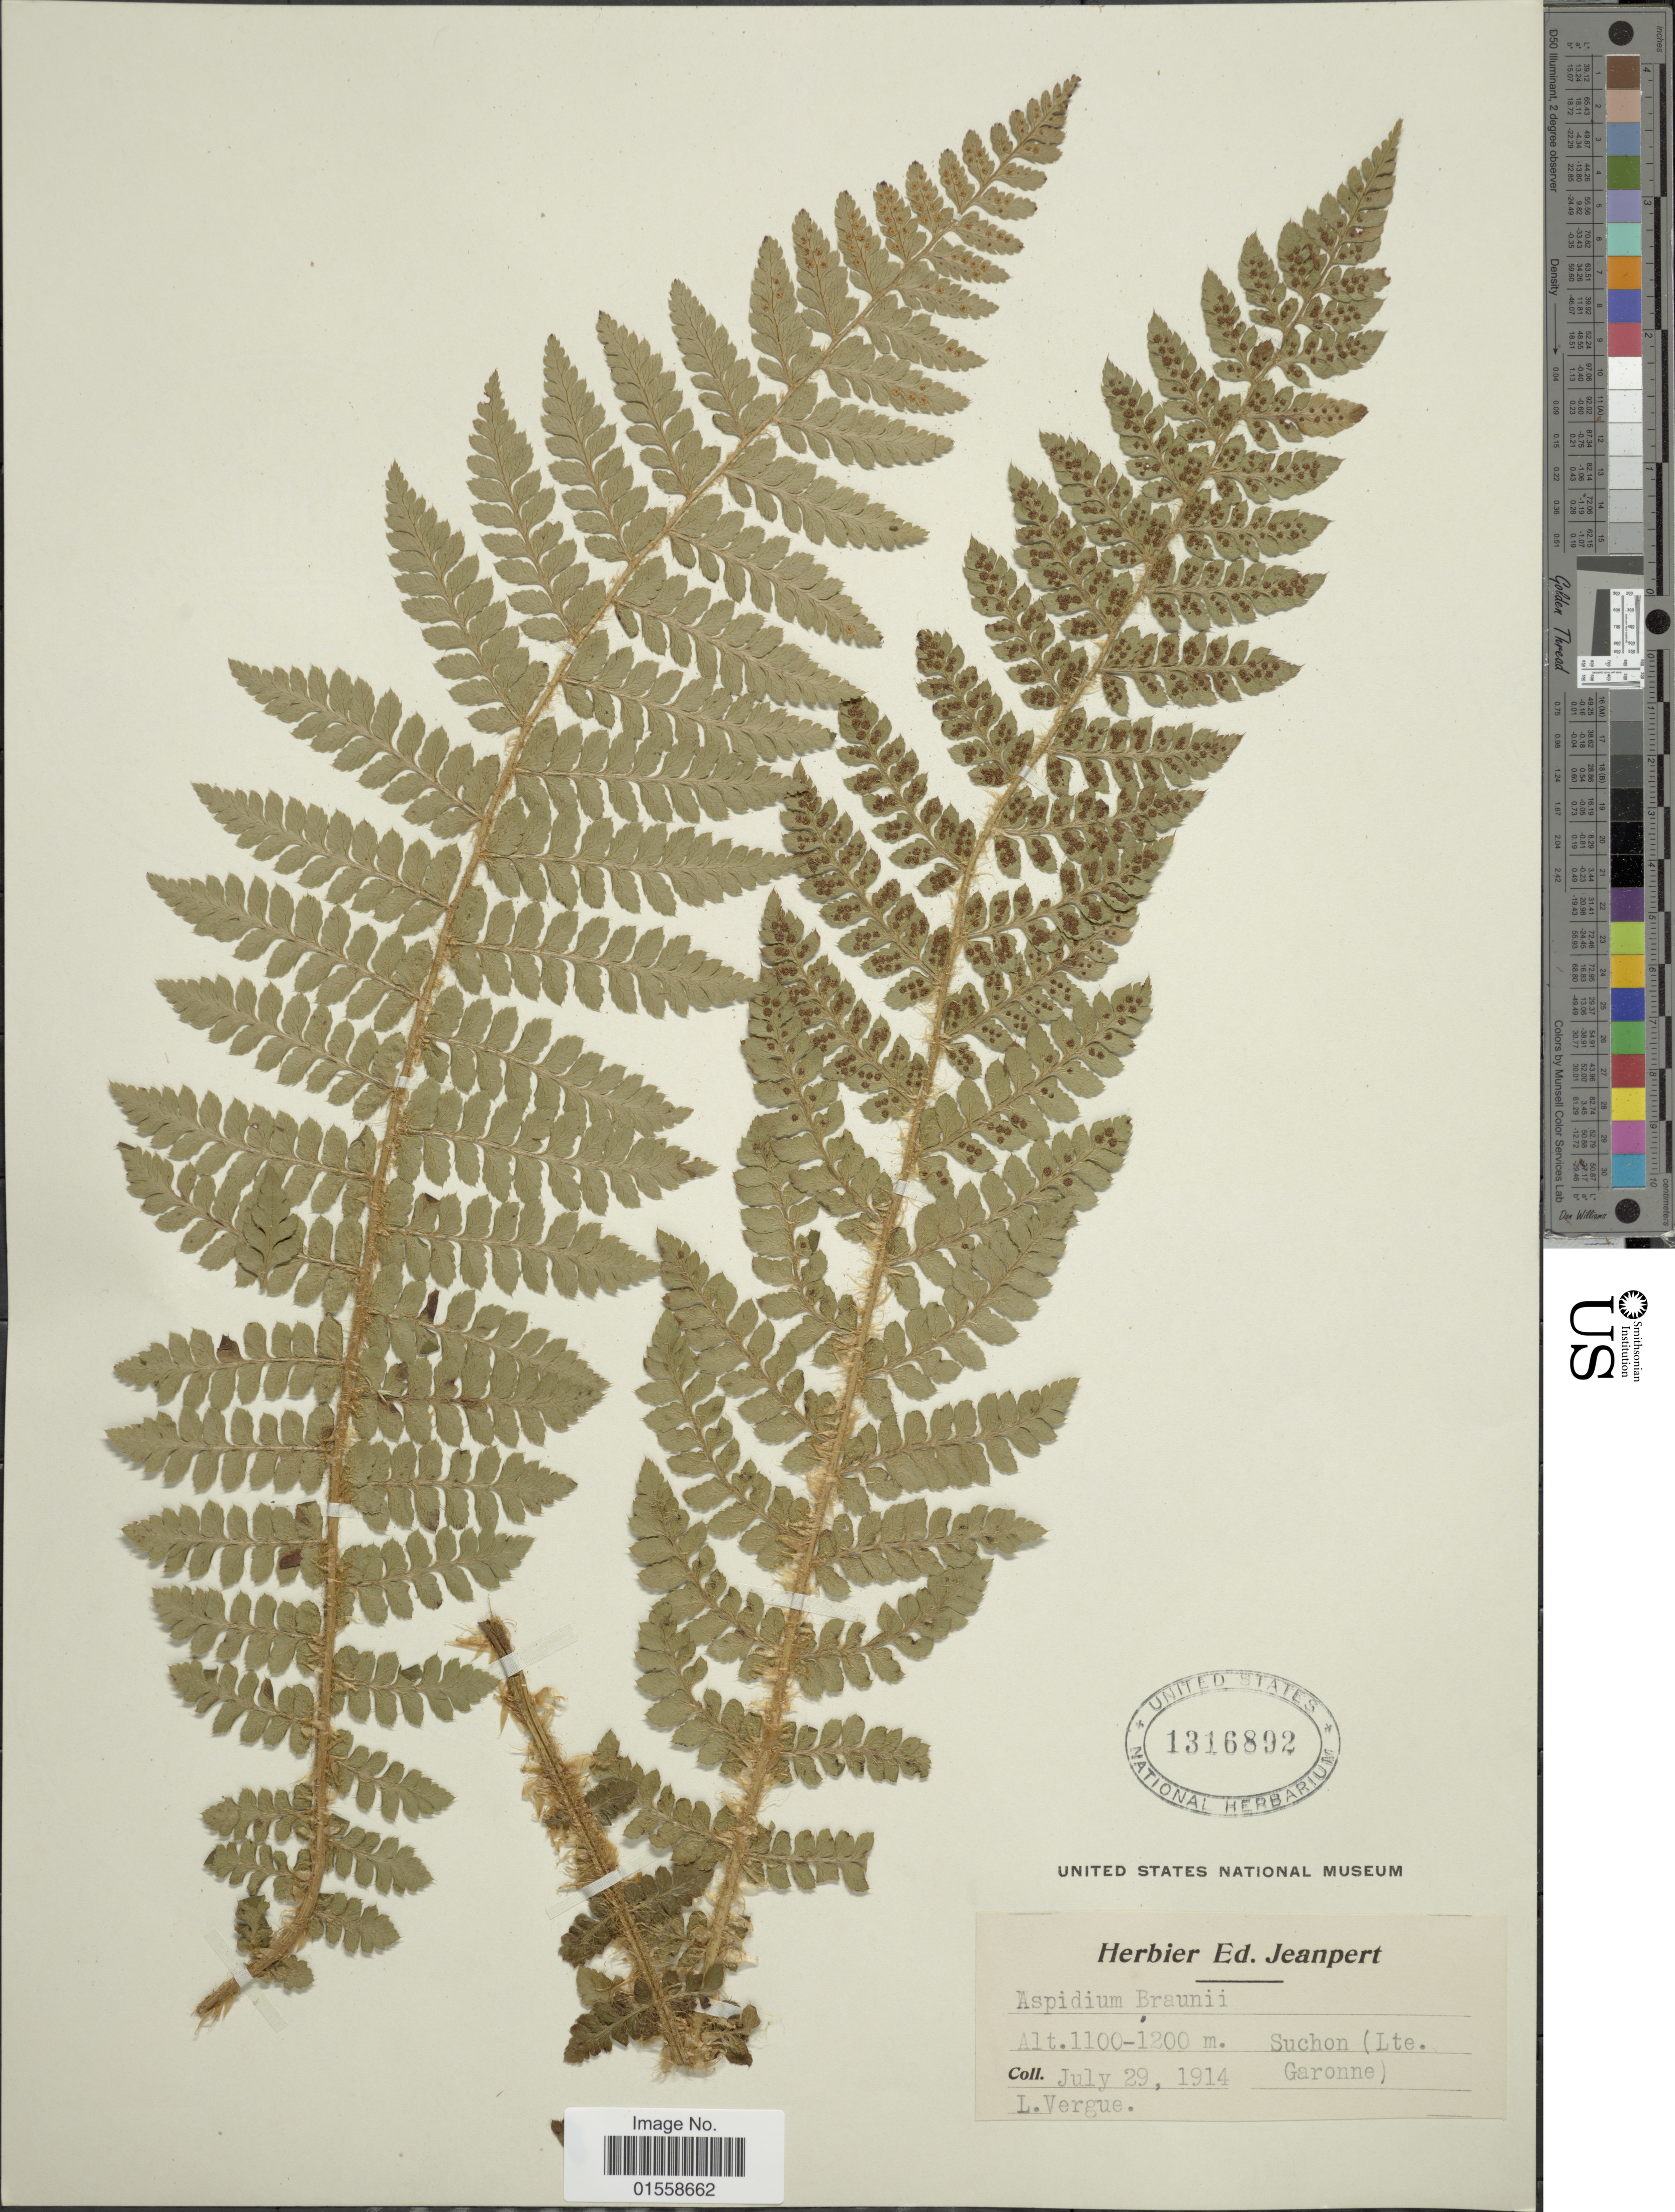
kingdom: Plantae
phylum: Tracheophyta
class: Polypodiopsida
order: Polypodiales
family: Dryopteridaceae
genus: Polystichum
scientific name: Polystichum braunii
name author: (Spenn.) Fée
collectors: L. Vergue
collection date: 1914-07-29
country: France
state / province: Occitanie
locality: Suchon (Lte. Garonne).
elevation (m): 1100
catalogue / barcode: US 1316892